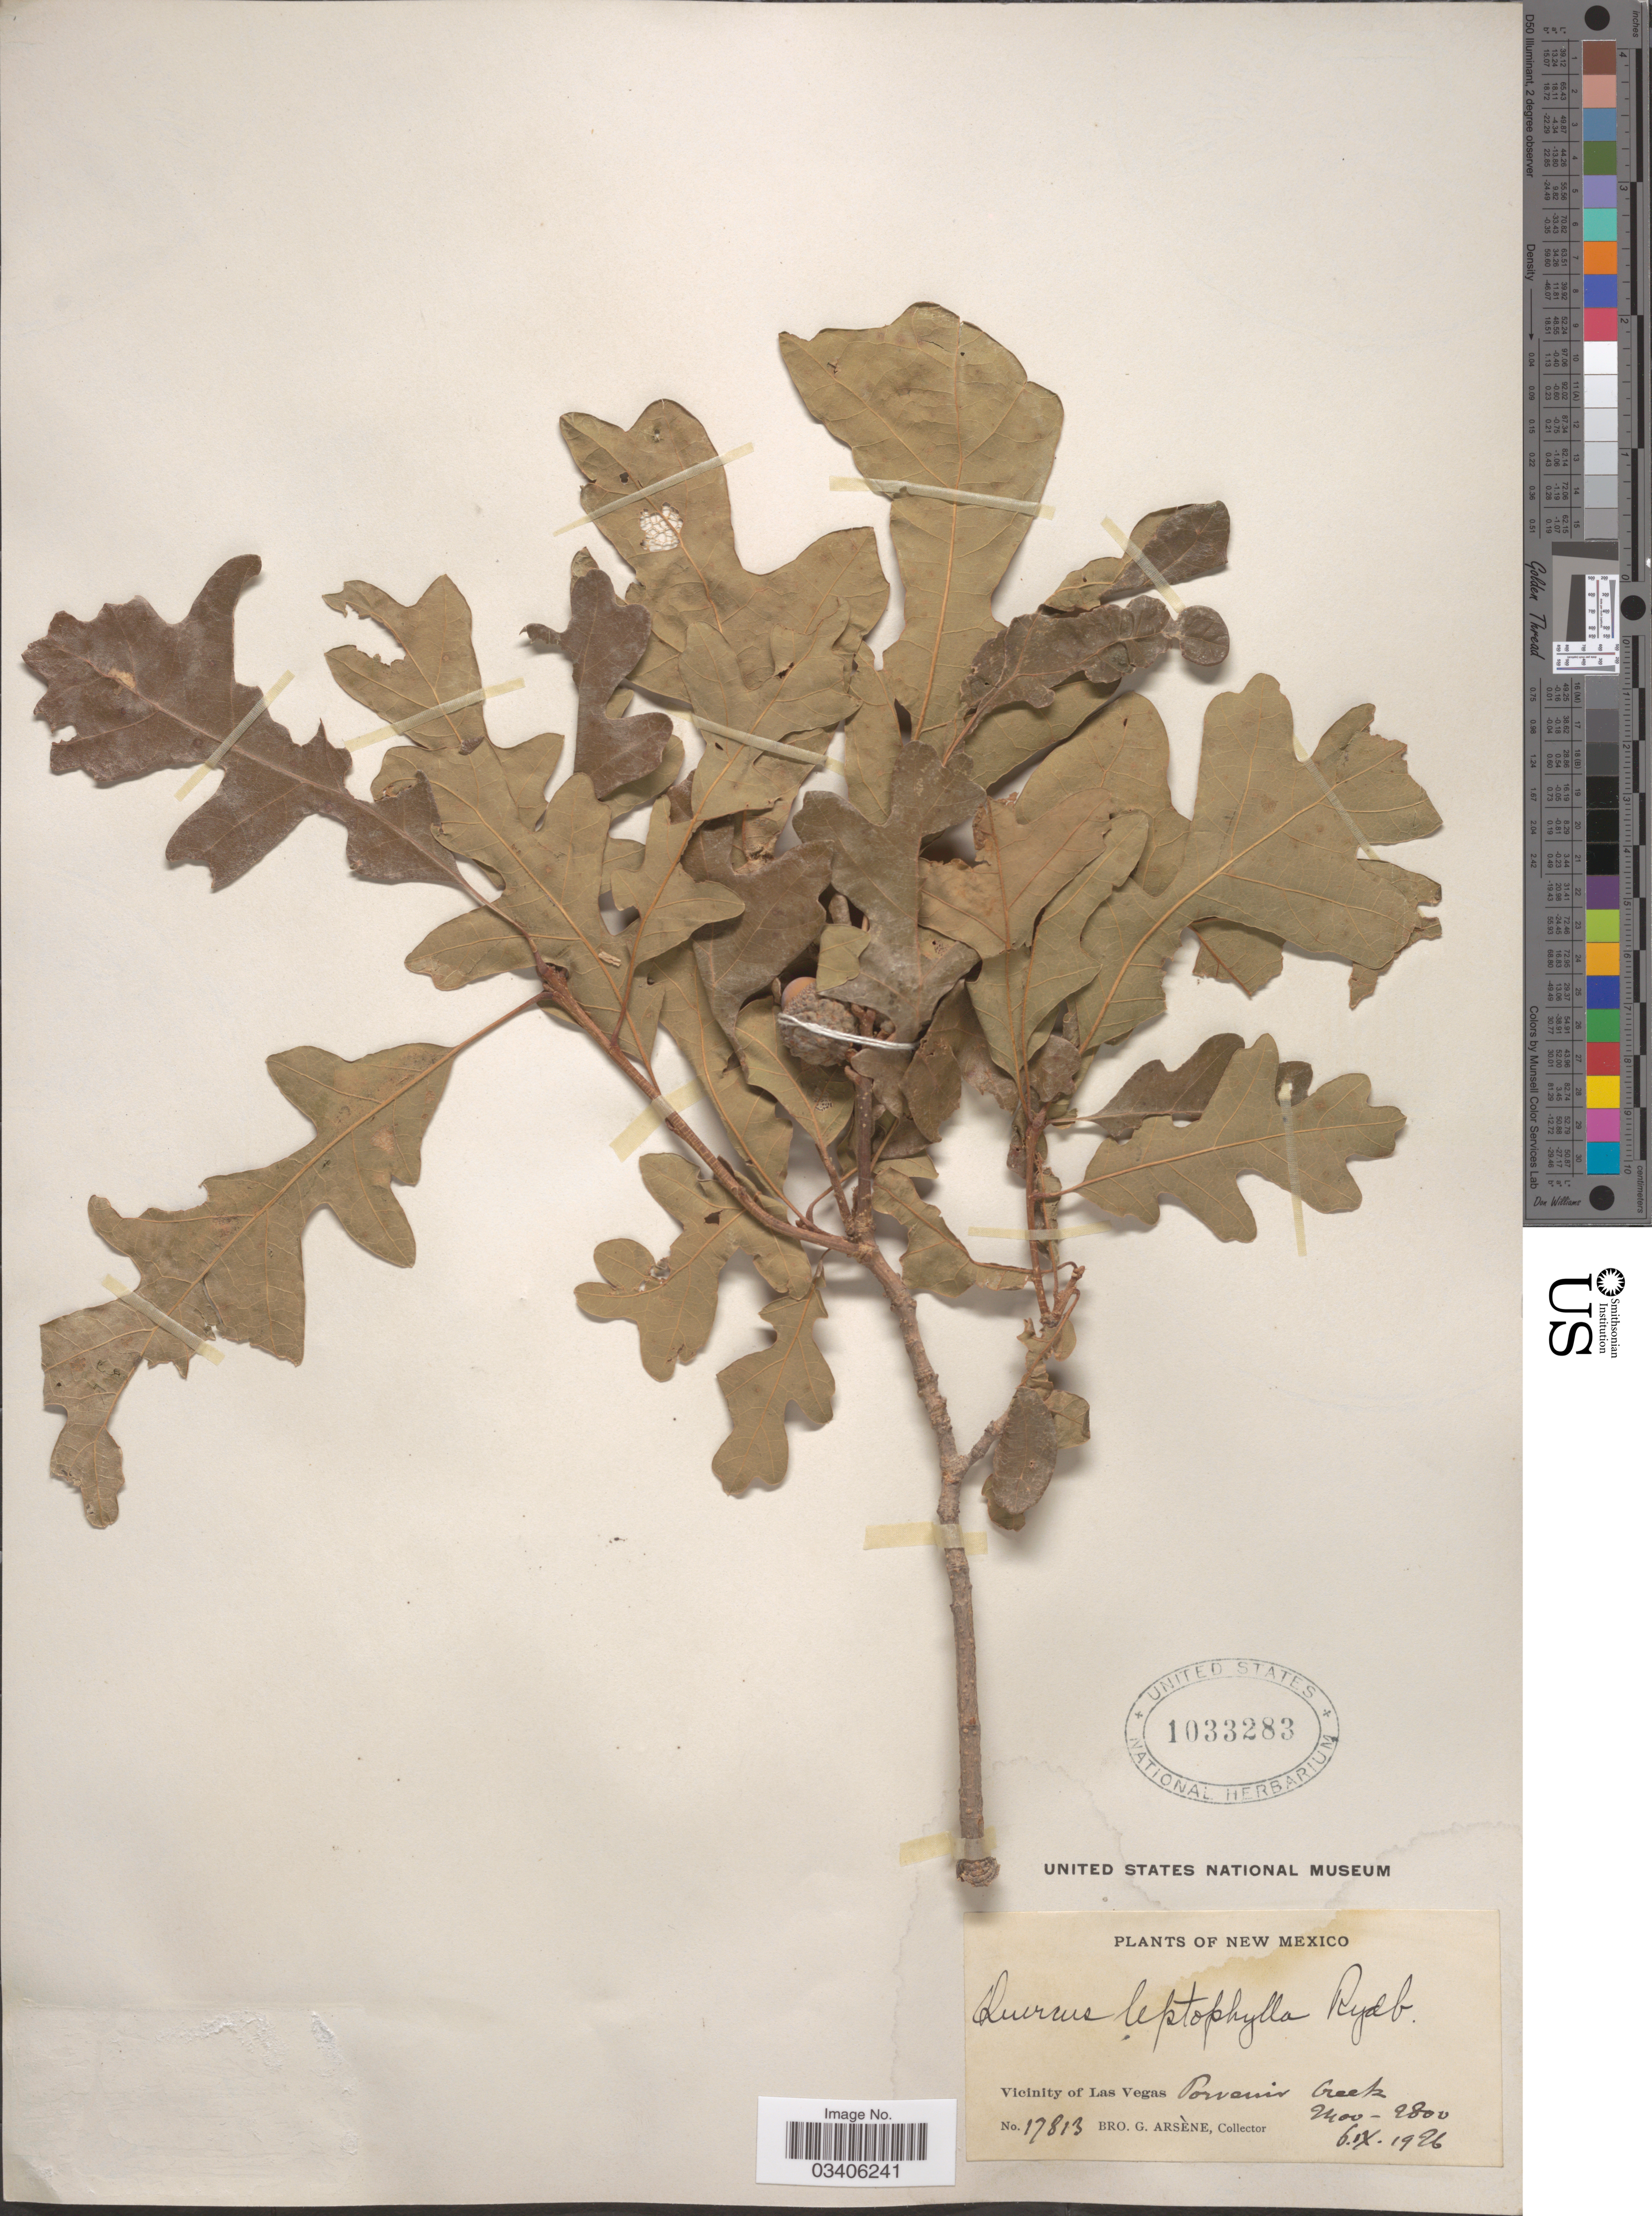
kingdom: Plantae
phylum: Tracheophyta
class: Magnoliopsida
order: Fagales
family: Fagaceae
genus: Quercus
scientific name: Quercus leptophylla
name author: Rydb.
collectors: Bro. G. Arsène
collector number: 17813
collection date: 1926-09-06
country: United States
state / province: New Mexico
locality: Vicinity of Las Vegas. Porvenir Creek.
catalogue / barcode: US 1033283